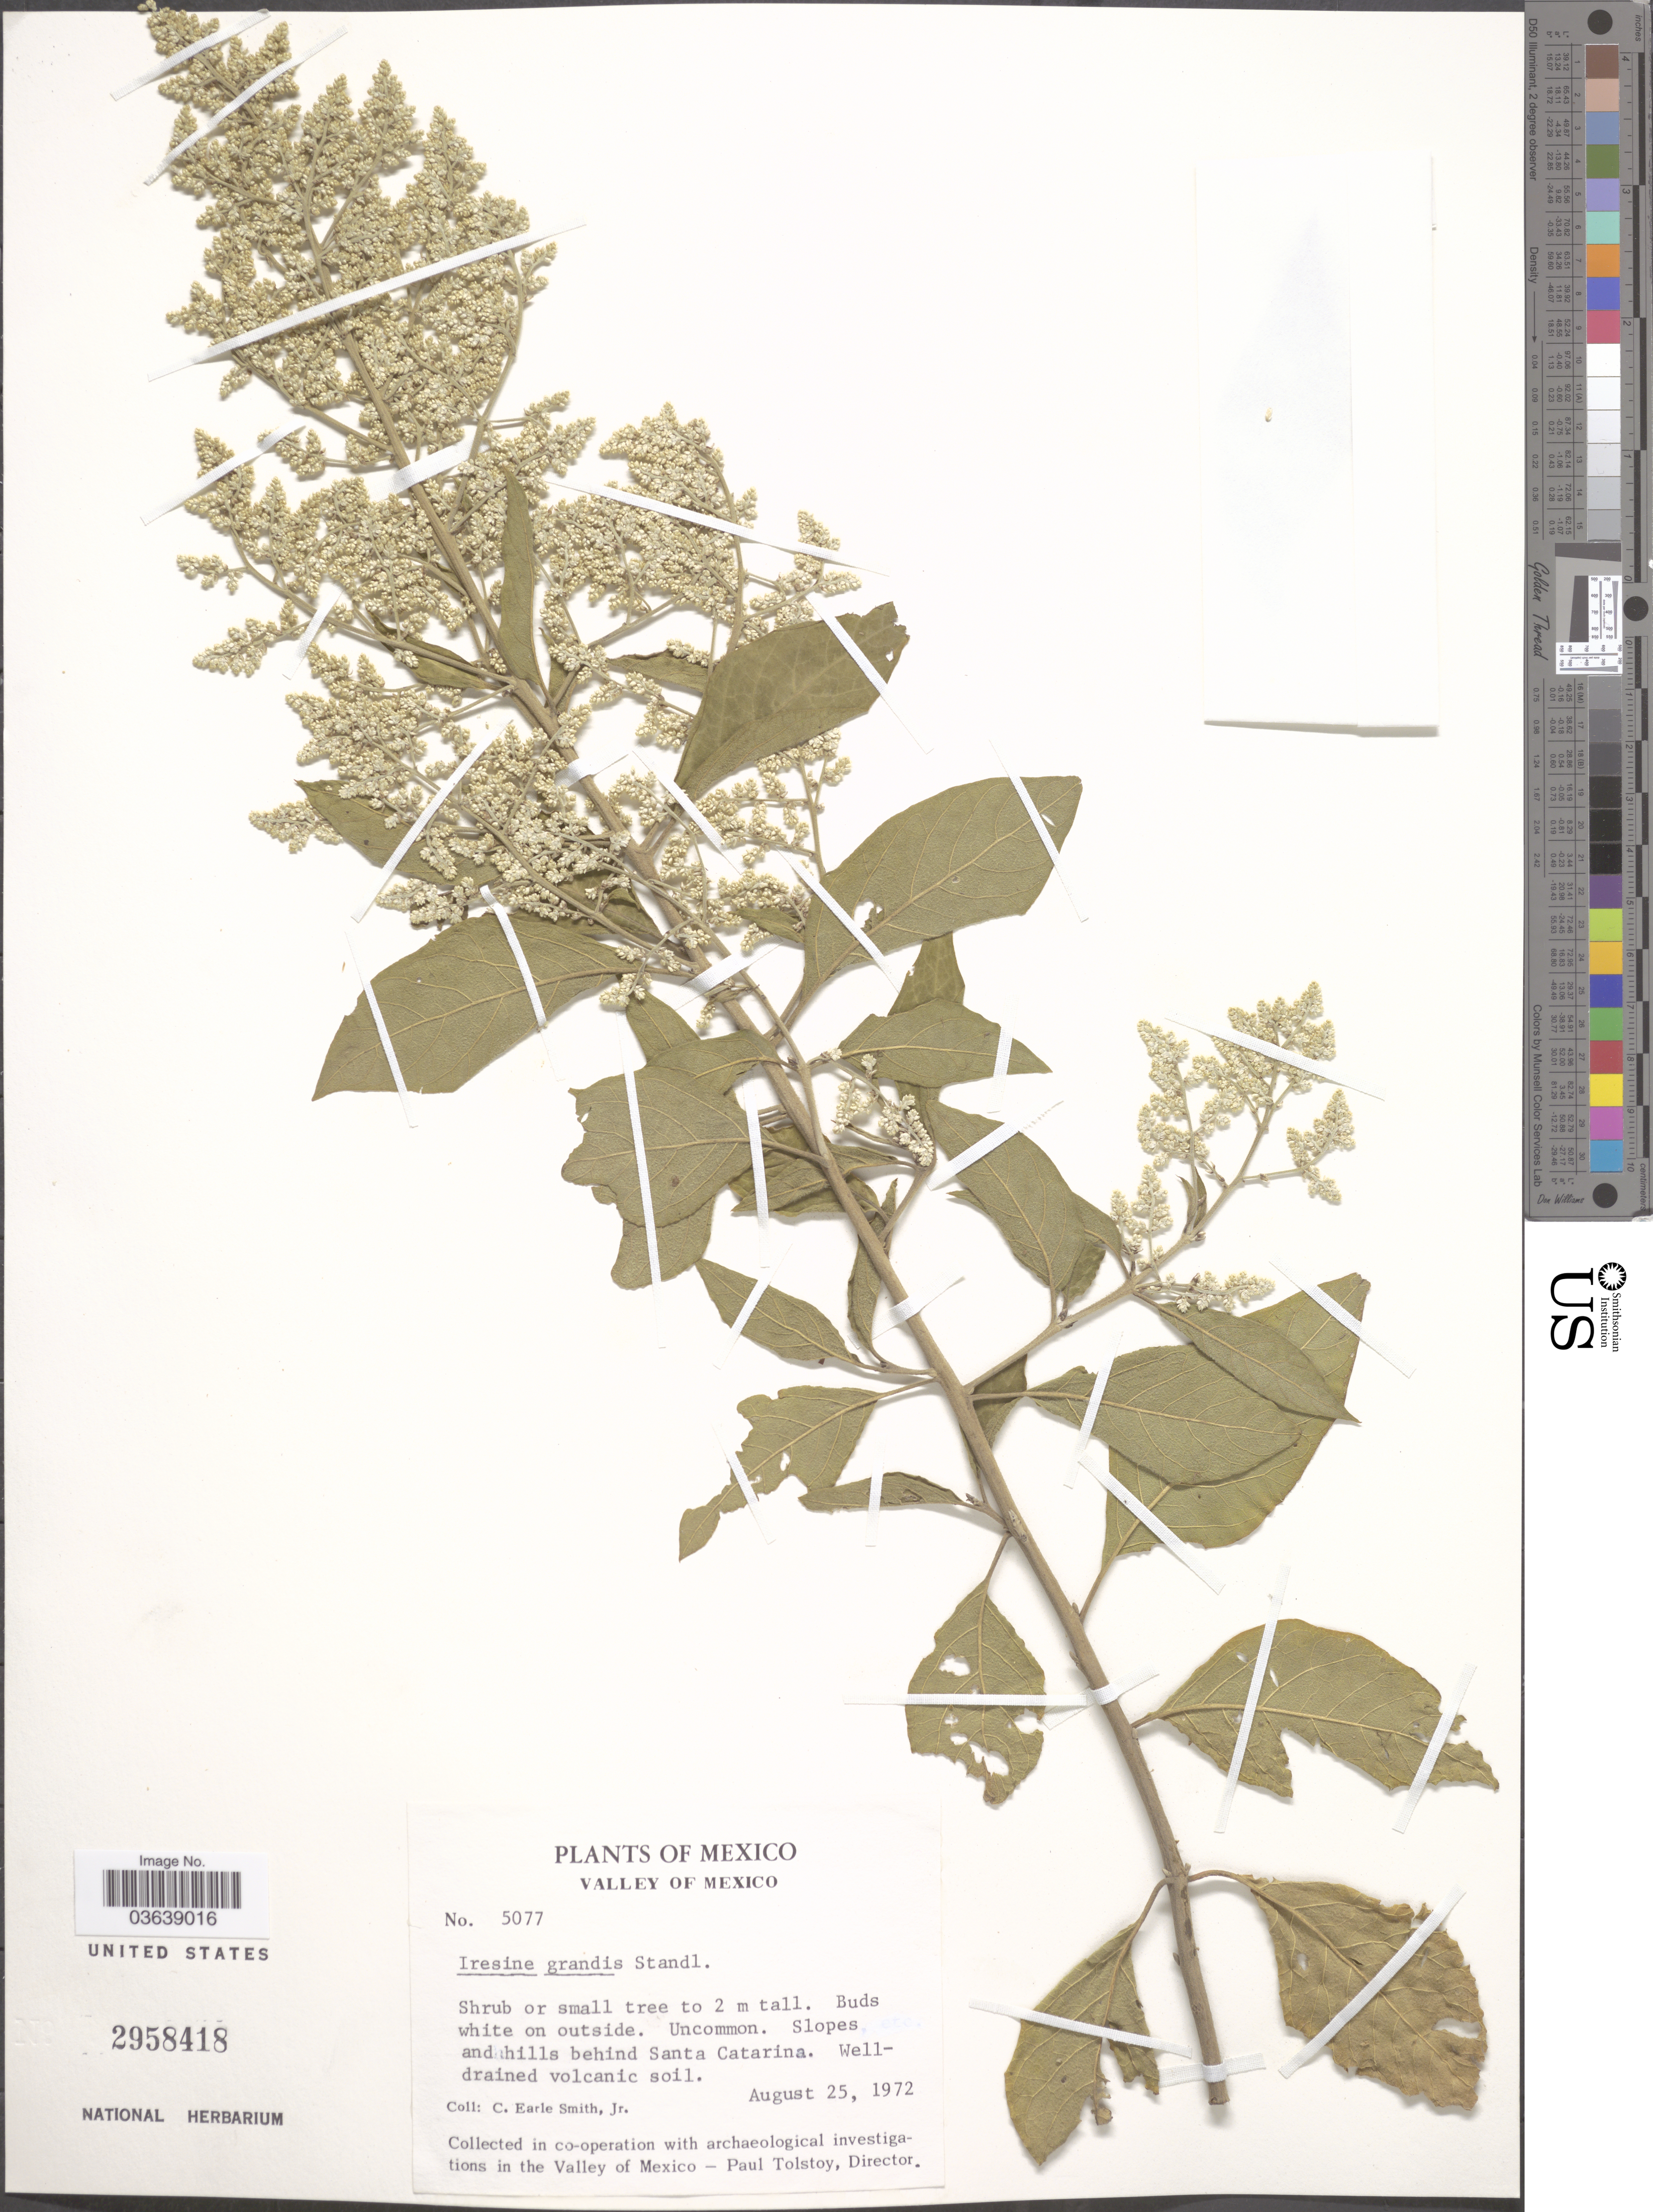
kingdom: Plantae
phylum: Tracheophyta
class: Magnoliopsida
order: Caryophyllales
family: Amaranthaceae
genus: Iresine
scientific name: Iresine grandis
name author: Standl.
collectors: C. E. Smith Jr.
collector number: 5077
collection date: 1972-08-25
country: Mexico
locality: Valley of Mexico. Slopes and hills behind Santa Catarina.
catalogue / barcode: US 2958418